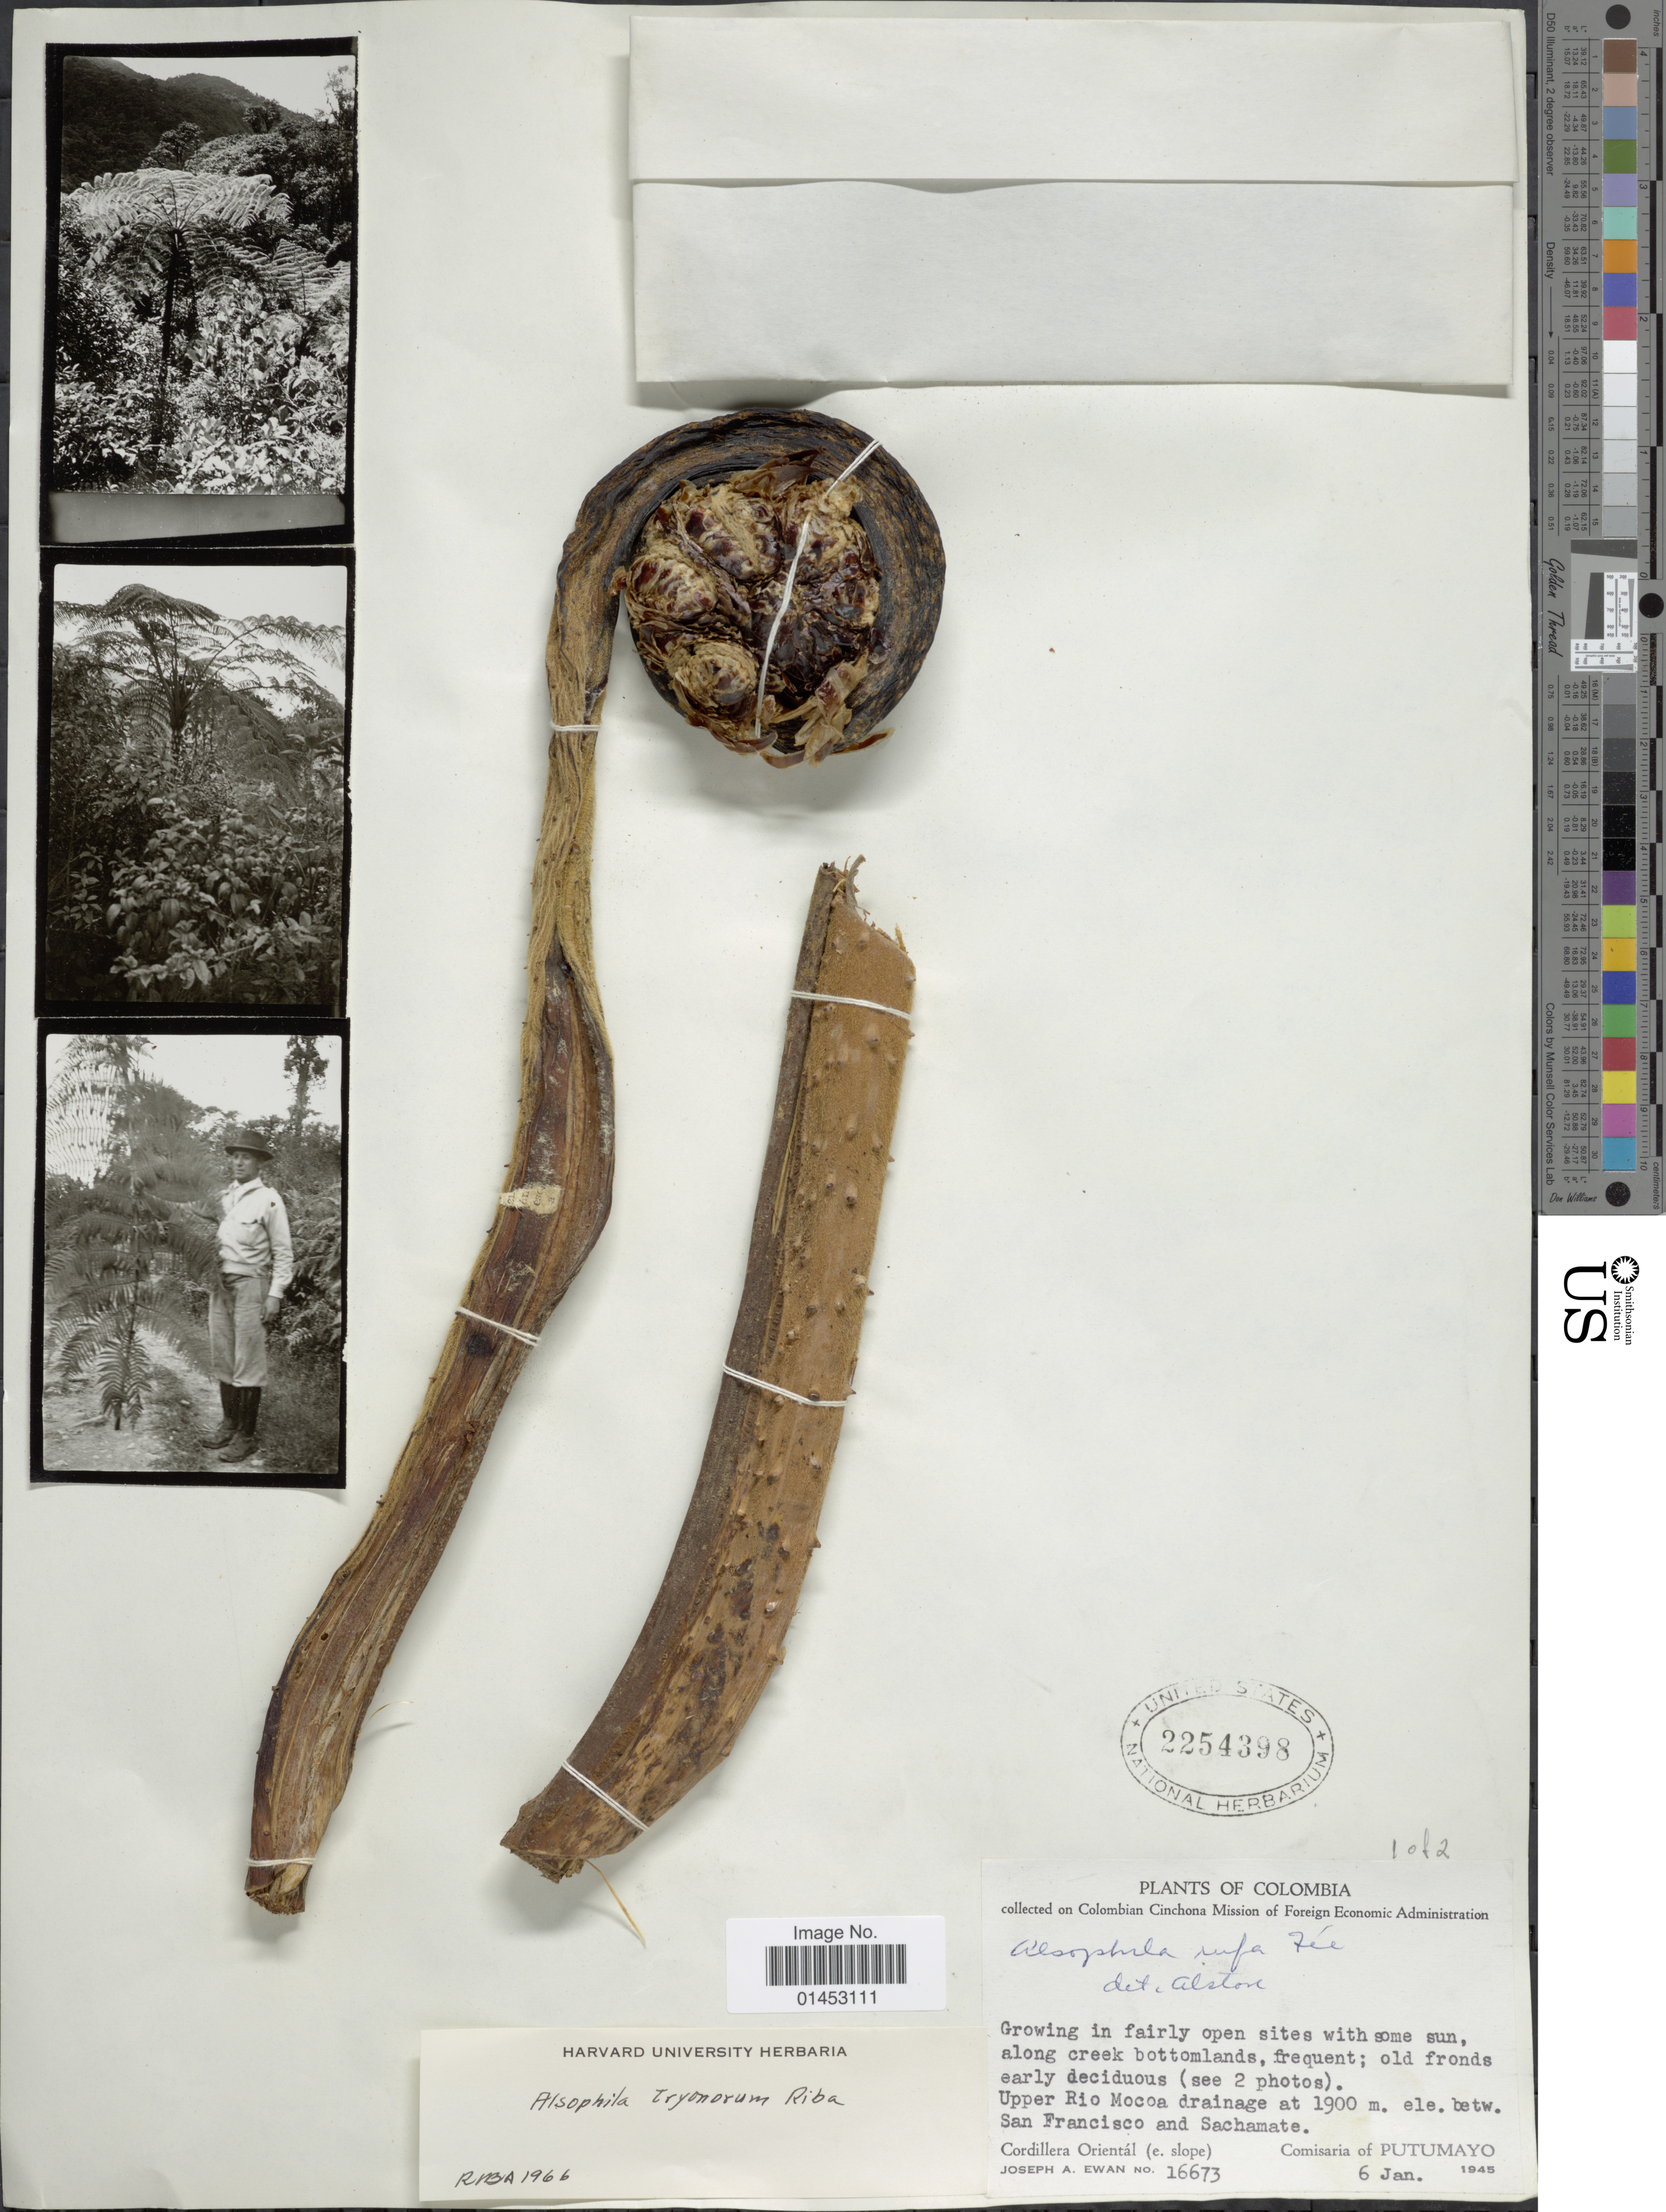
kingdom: Plantae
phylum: Tracheophyta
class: Polypodiopsida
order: Cyatheales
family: Cyatheaceae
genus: Cyathea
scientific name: Cyathea tryonorum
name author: (Riba) Lellinger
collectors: J. A. Ewan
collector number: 16673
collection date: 1945-01-06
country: Colombia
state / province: Putumayo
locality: Upper Rio Mocoa drainage San Francisco and Sachamate, Comissaria of Putumayo, Cordillera oriental(e. slope)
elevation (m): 1900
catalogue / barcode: US 2254398